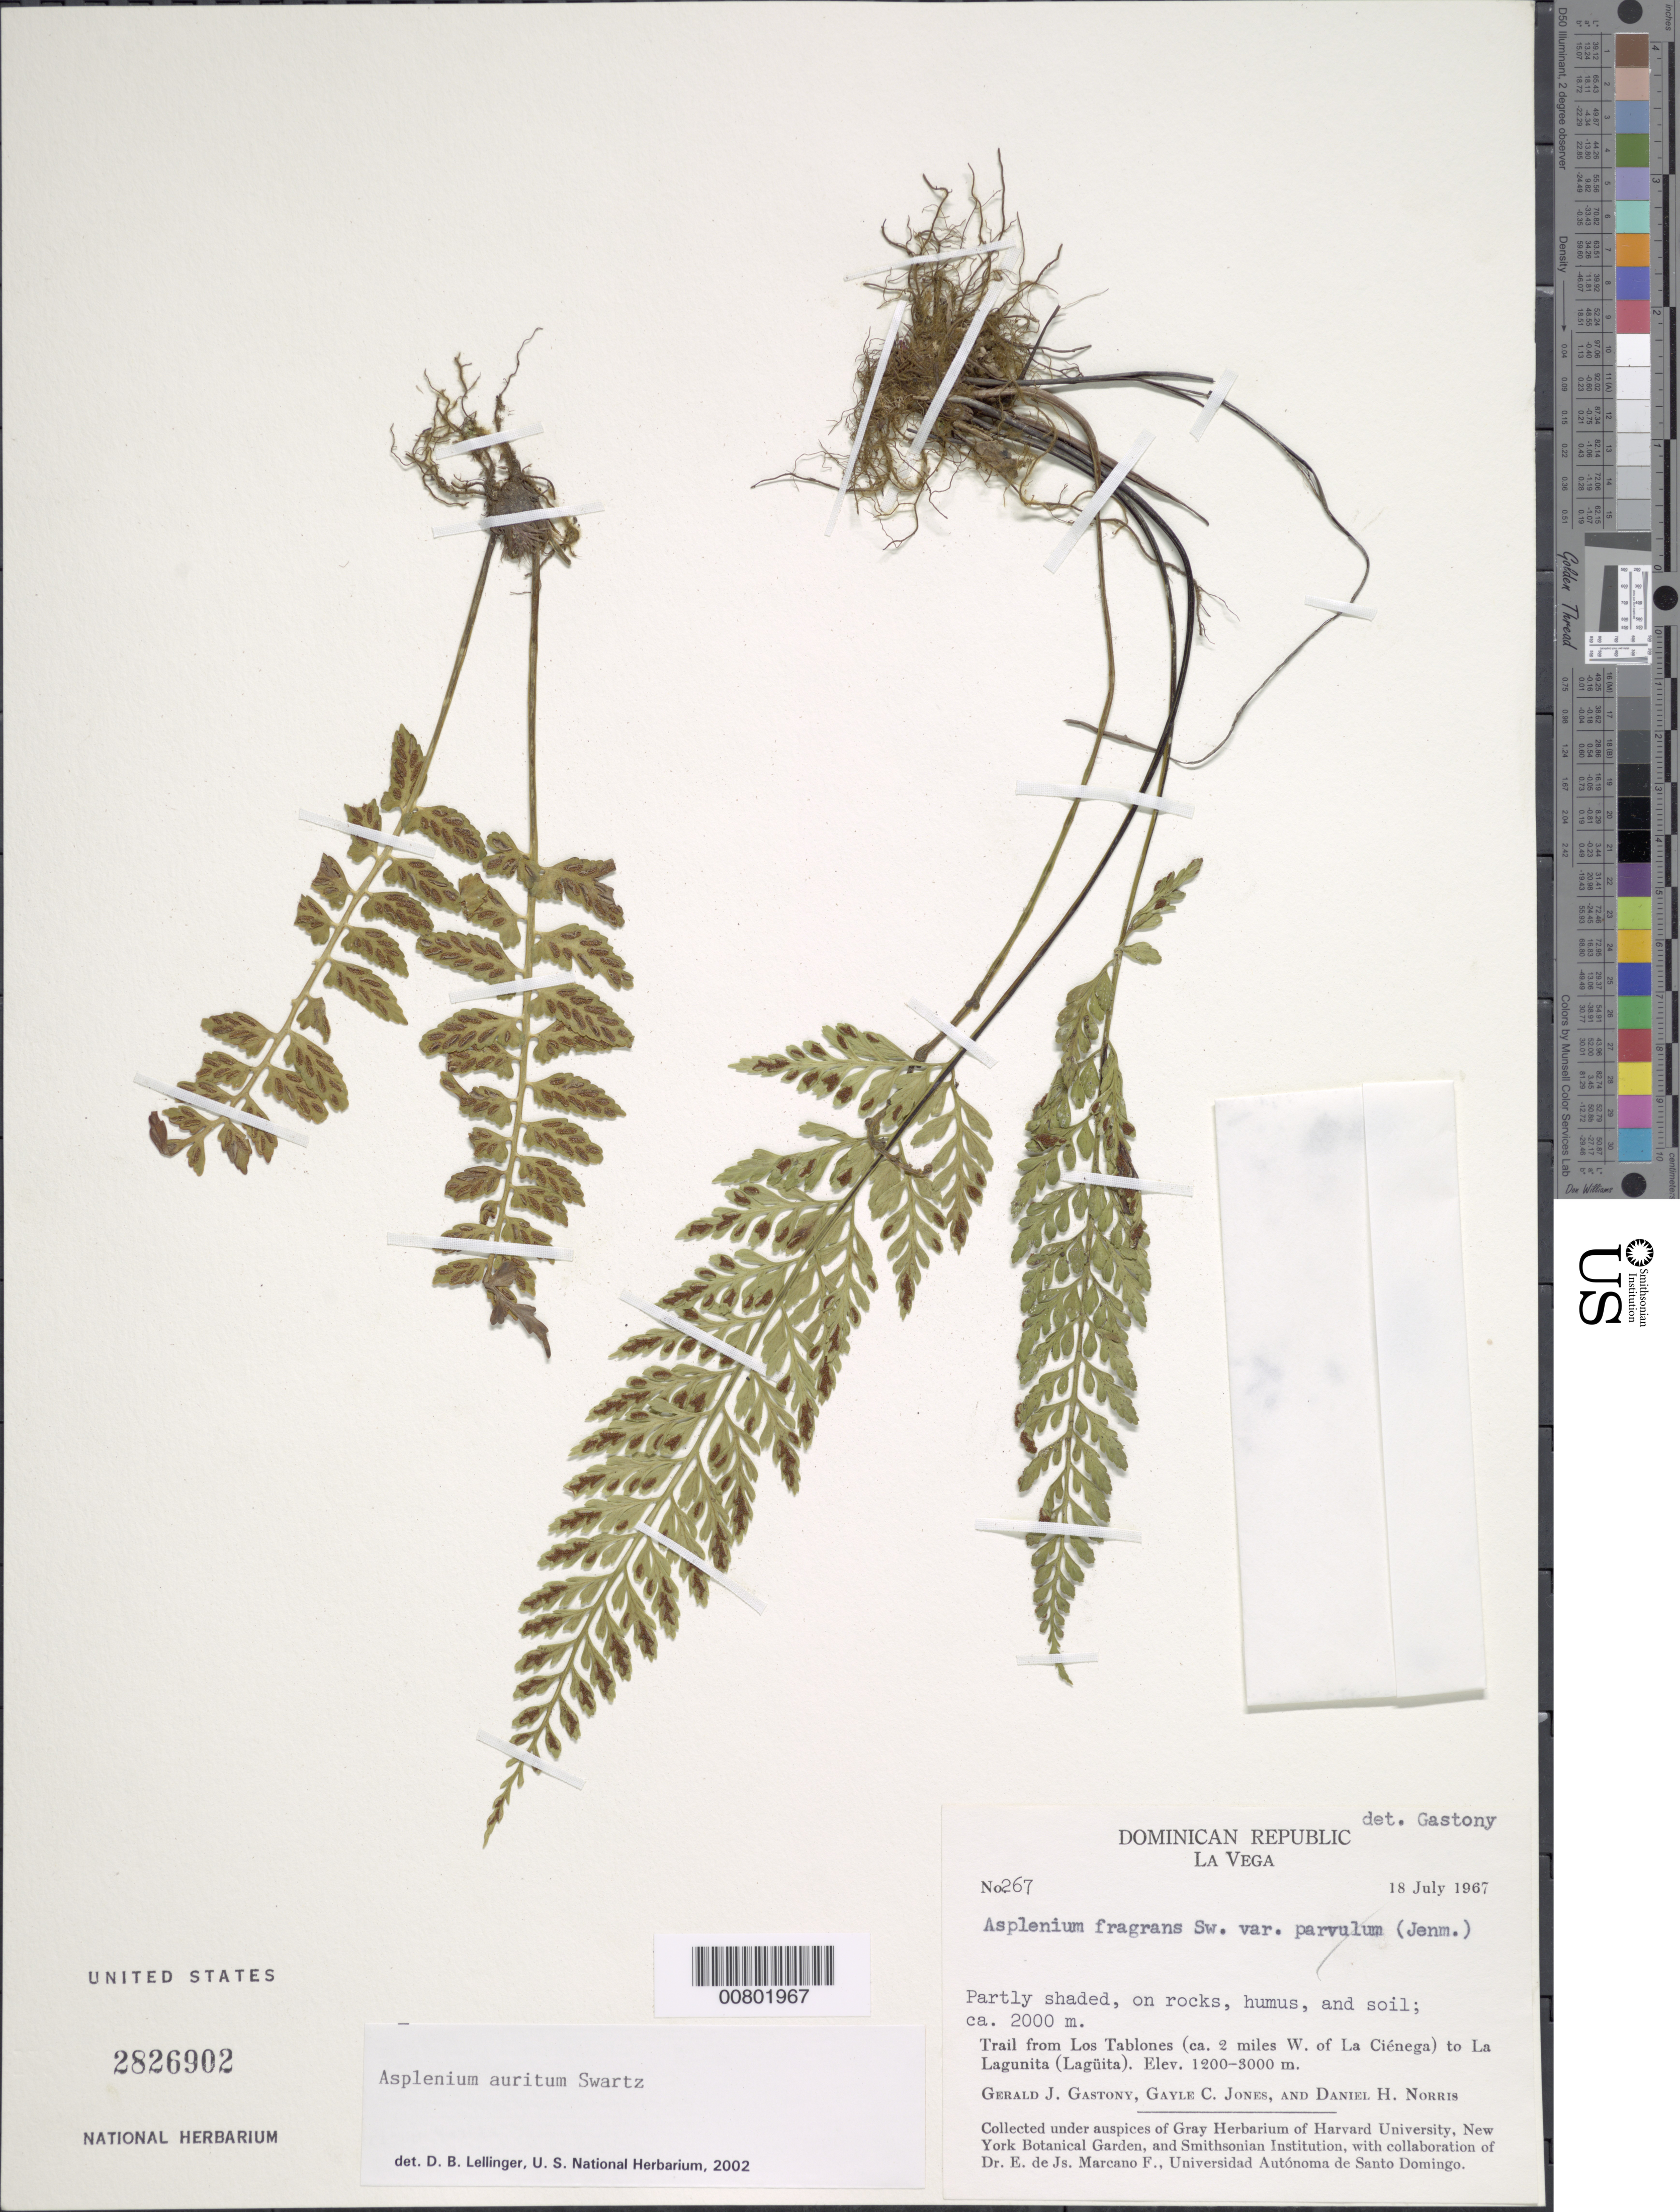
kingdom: Plantae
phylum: Tracheophyta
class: Polypodiopsida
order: Polypodiales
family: Aspleniaceae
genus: Asplenium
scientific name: Asplenium auritum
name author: Sw.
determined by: Lellinger, David B., (BOT), Smithsonian Institution - National Museum of Natural History (UNITED STATES)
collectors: G. Gastony, G. C. Jones & D. H. Norris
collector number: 267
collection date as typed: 18 Jul 1967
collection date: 1967-07-18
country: Dominican Republic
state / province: La Vega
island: Hispaniola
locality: Los Ta;blones (ca. 2 miles W of La Ciénega) trail to La Lagunita (Lagüita)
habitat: Partly shaded, on rocks, humus, and soil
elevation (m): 2000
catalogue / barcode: US 2826902